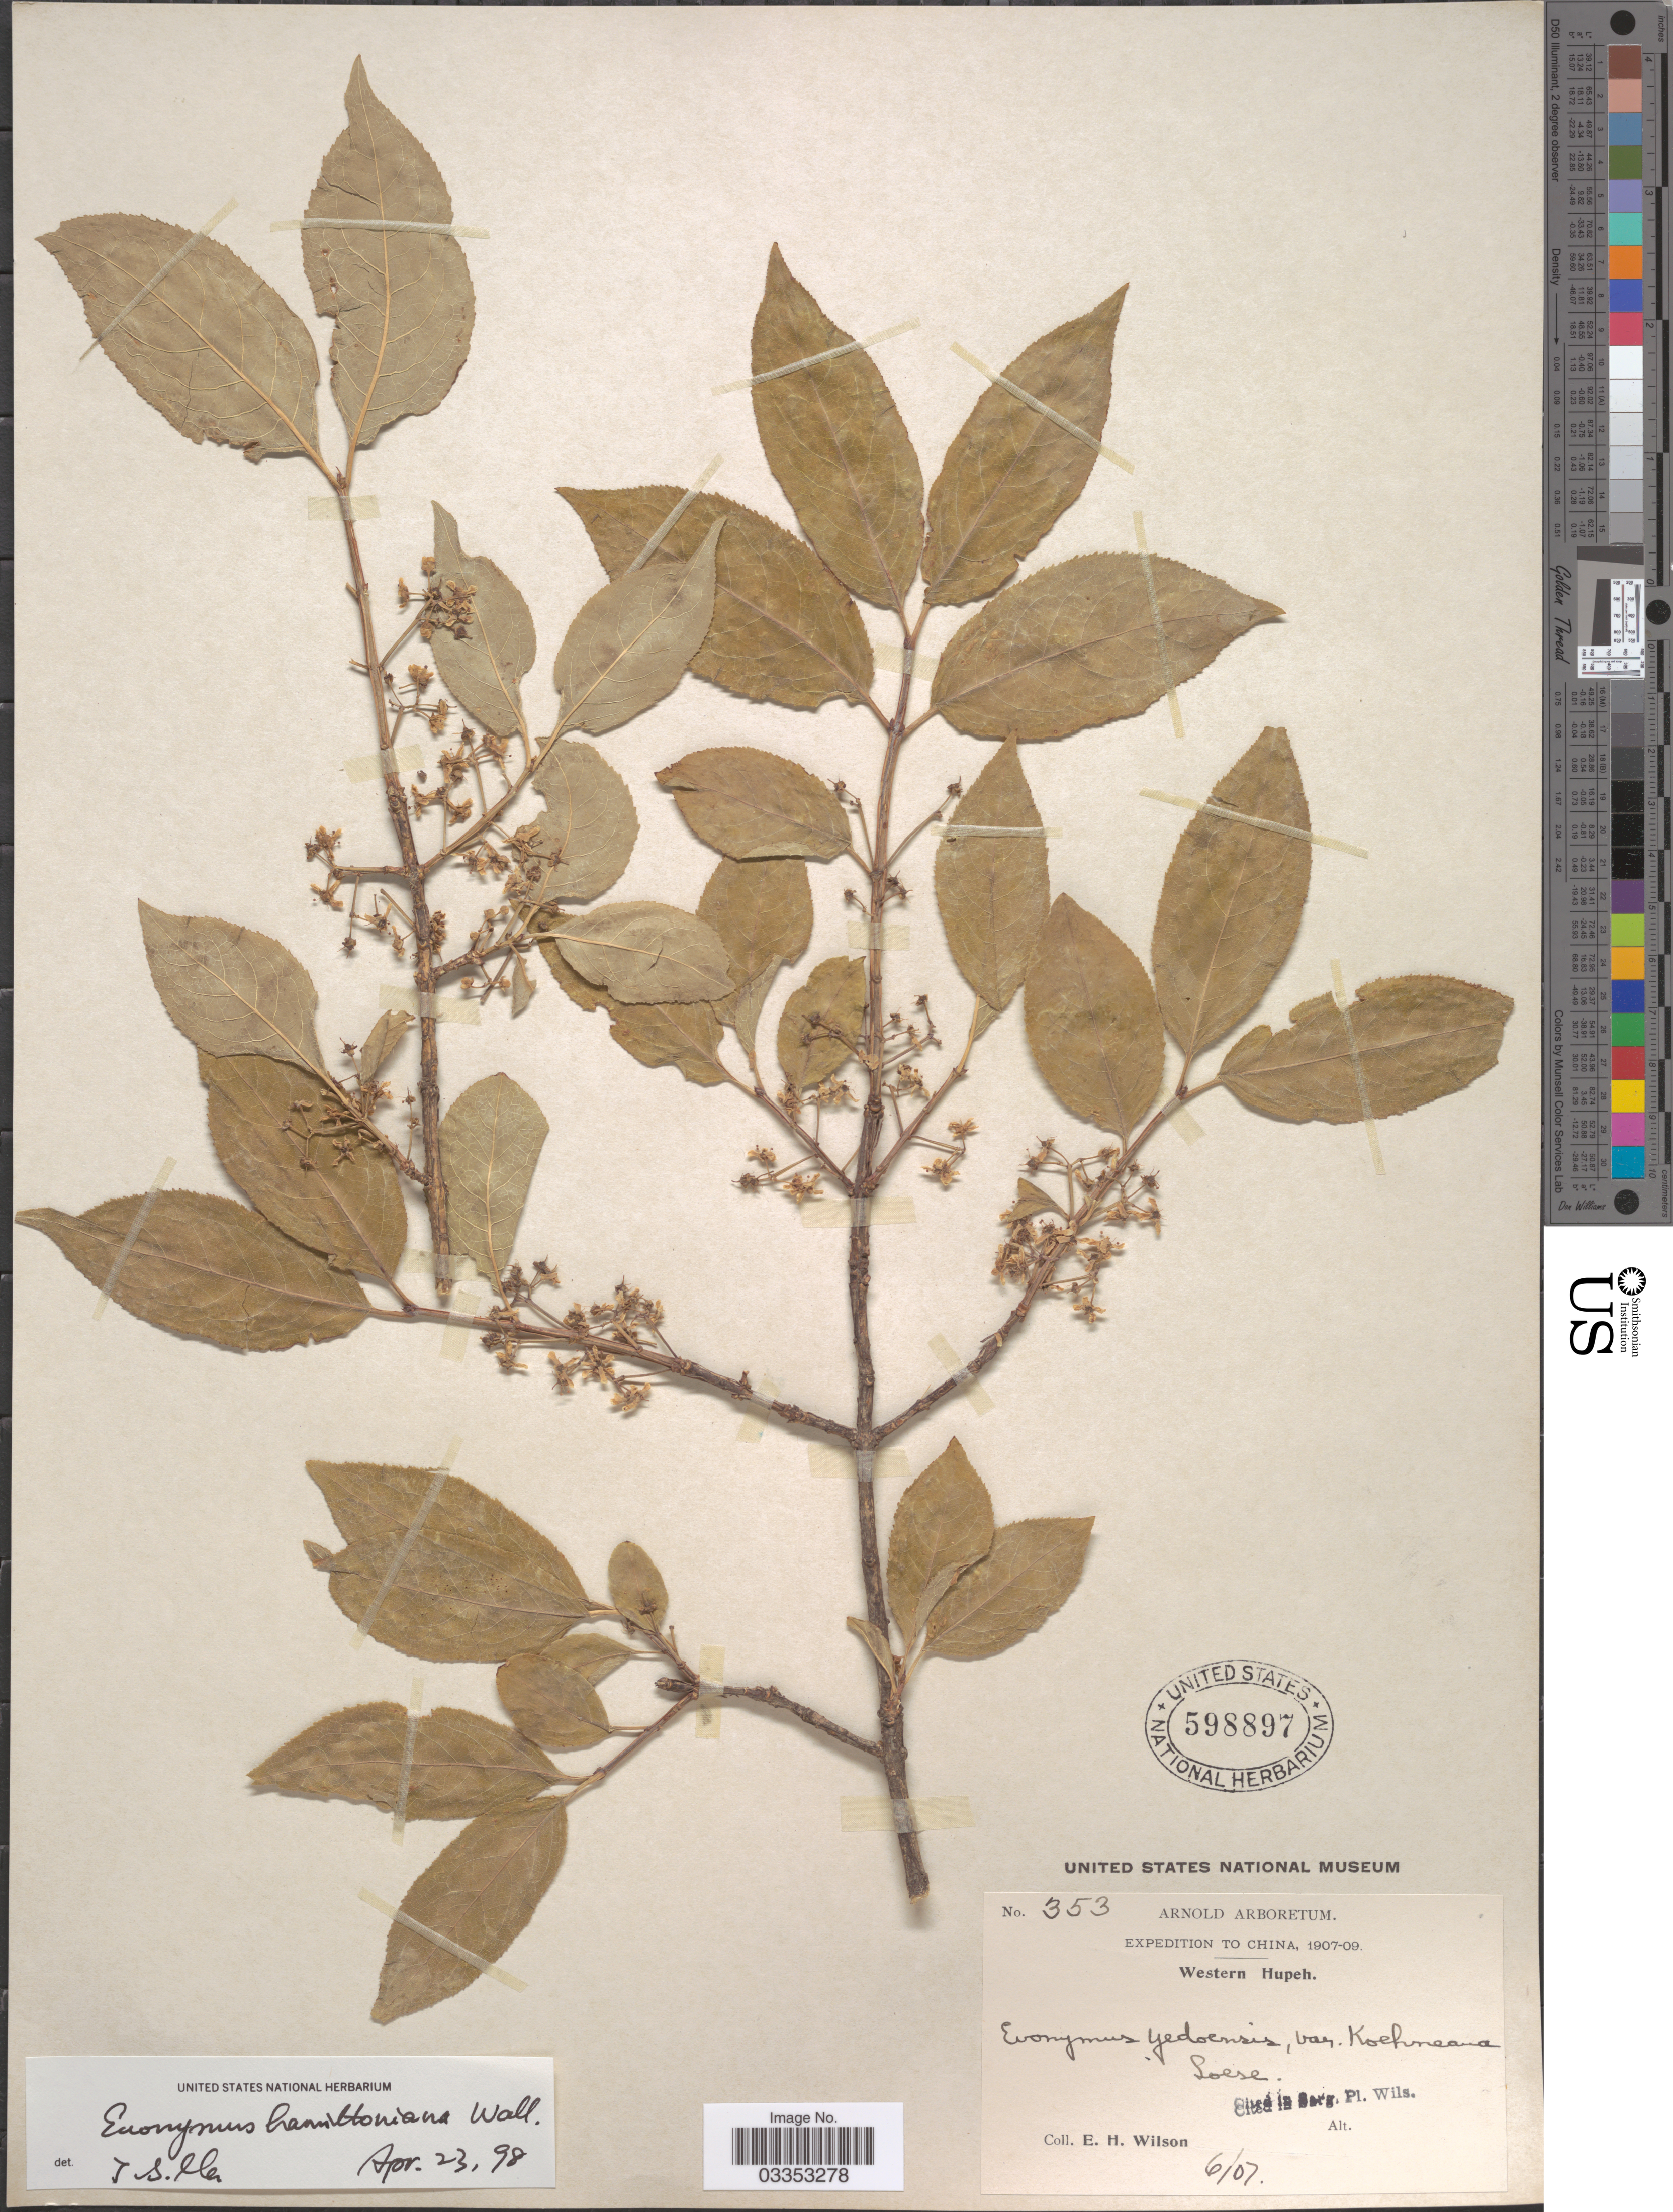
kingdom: Plantae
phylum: Tracheophyta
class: Magnoliopsida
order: Celastrales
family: Celastraceae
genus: Euonymus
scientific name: Euonymus hamiltonianus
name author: Wall.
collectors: E. Wilson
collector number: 353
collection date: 1907-06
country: China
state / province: Hubei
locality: Western Hupeh.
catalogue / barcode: US 598897